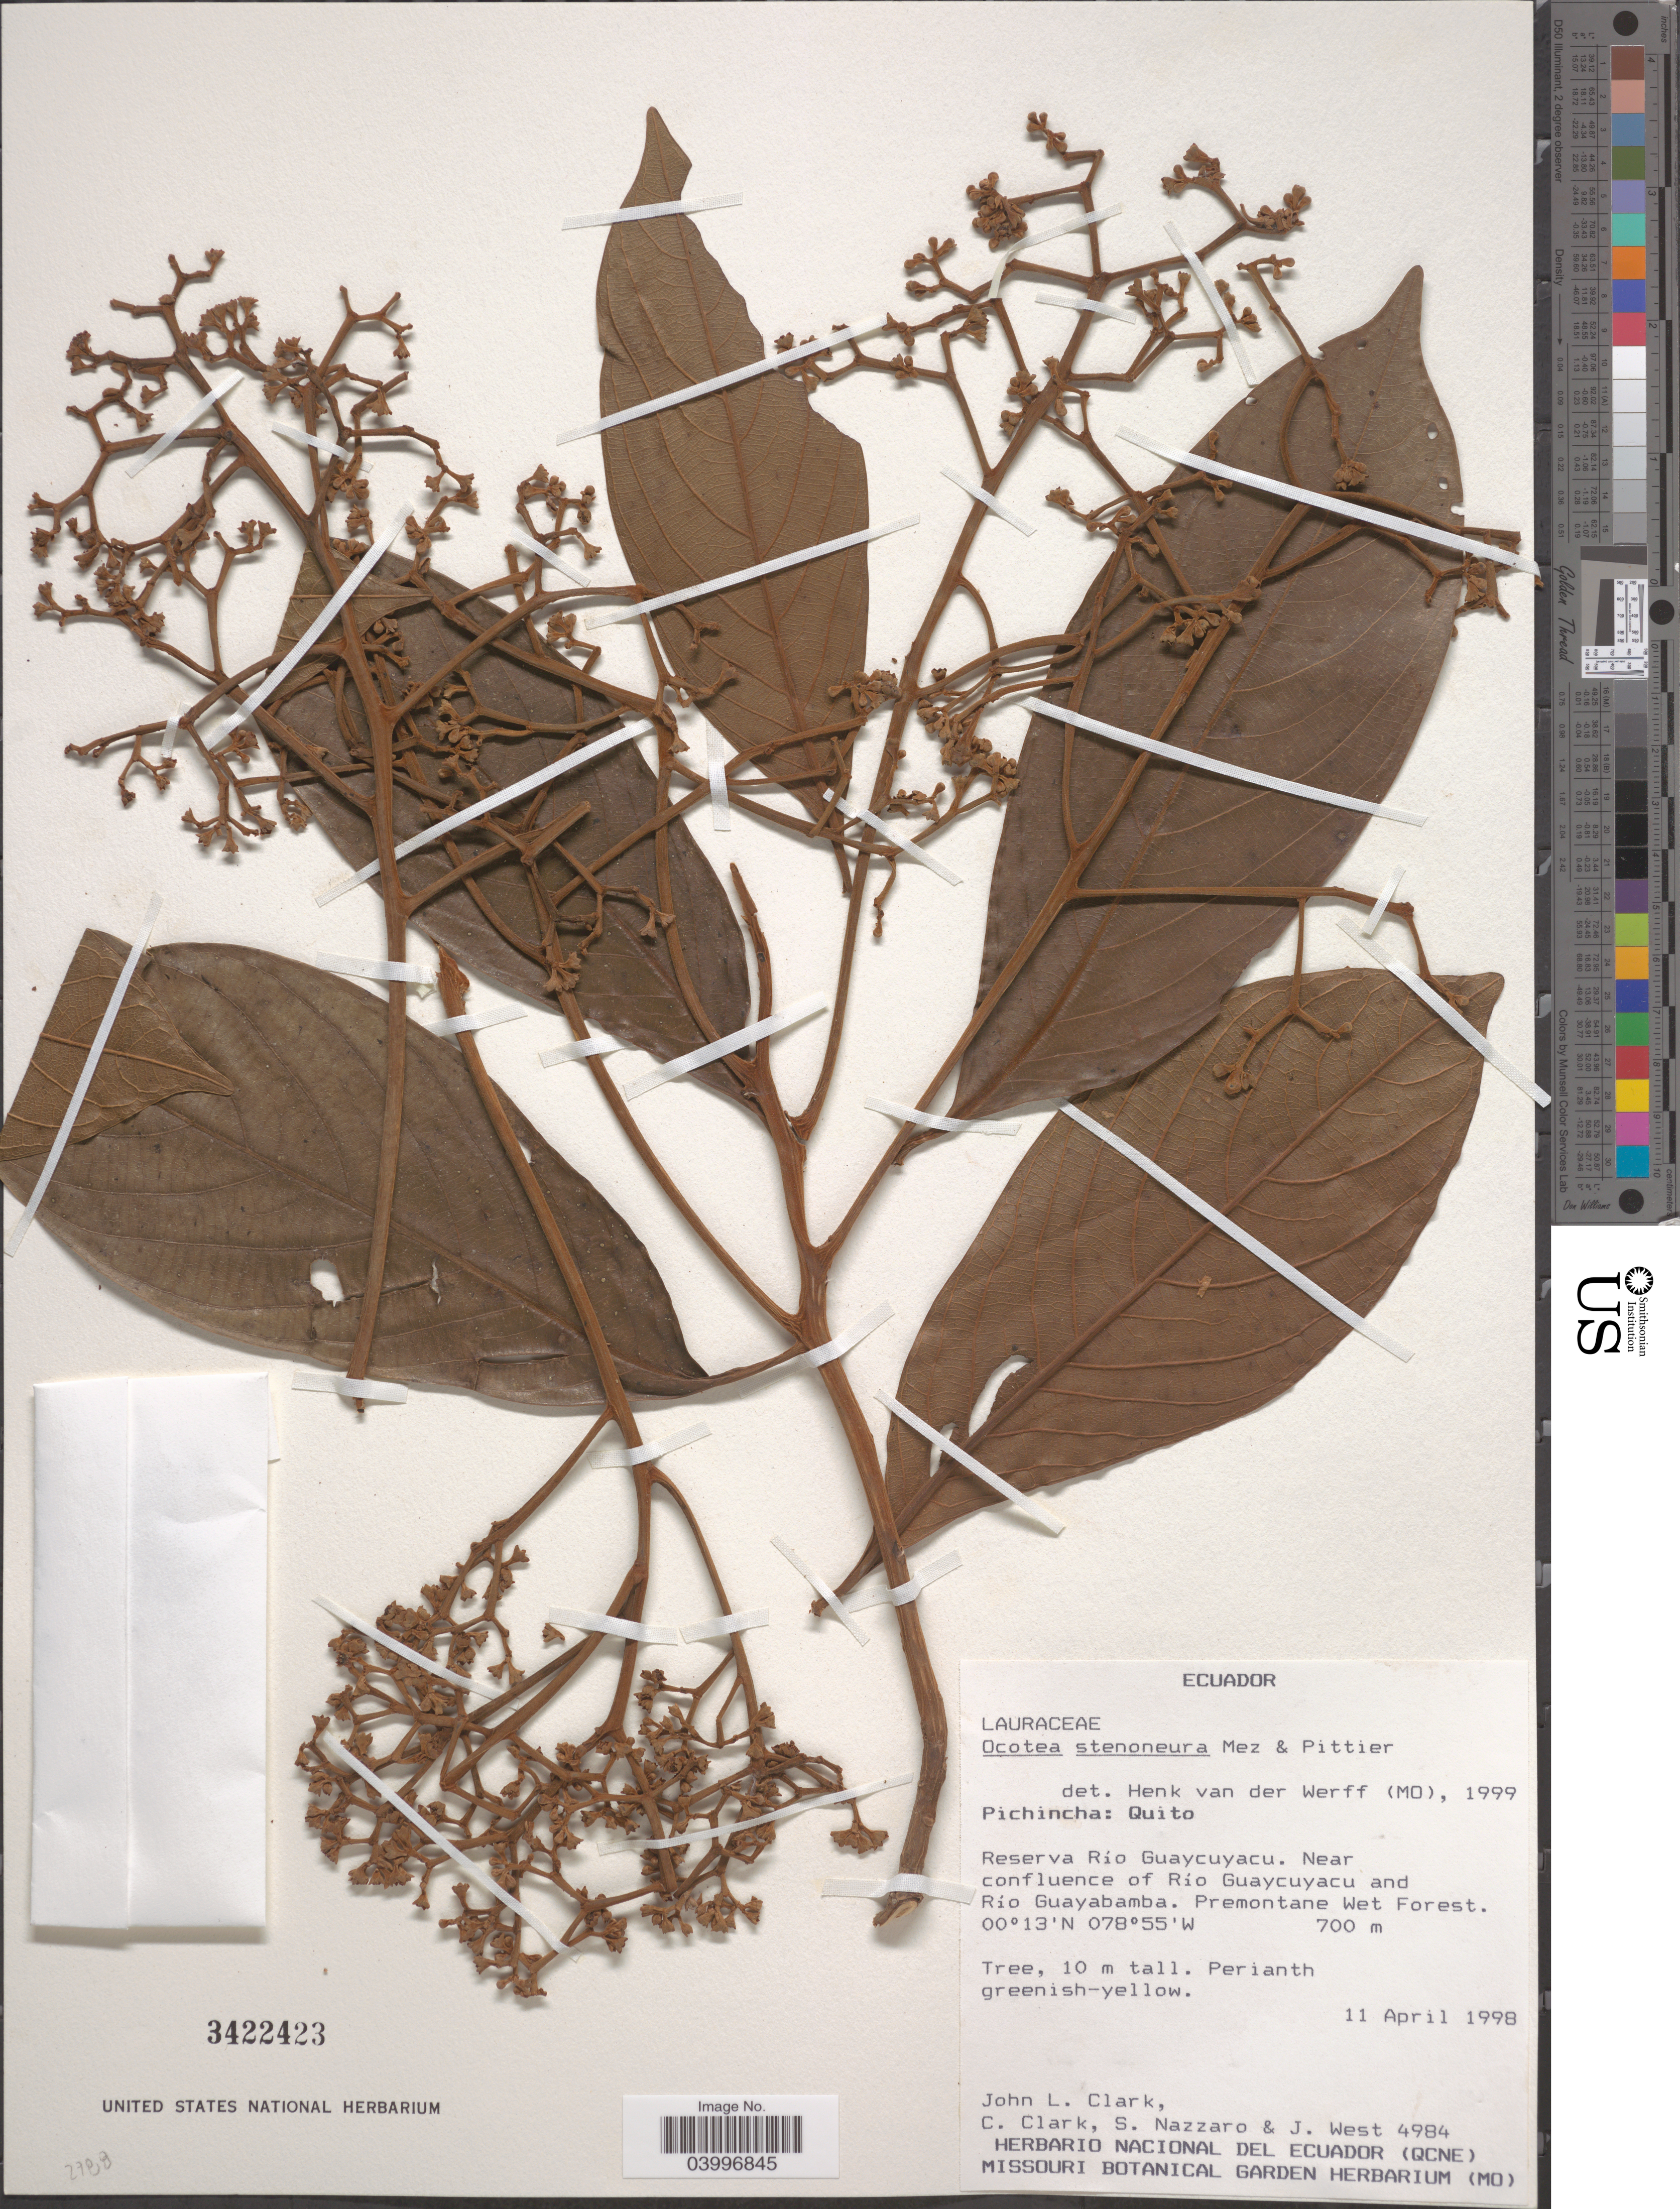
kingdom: Plantae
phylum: Tracheophyta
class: Magnoliopsida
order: Laurales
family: Lauraceae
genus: Ocotea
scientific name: Ocotea stenoneura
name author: Mez & Pittier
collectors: J. L. Clark, C. Clark, S. Nazzaro & J. West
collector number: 4984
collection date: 1998-04-11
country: Ecuador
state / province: Pichincha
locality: Quito. Reserva Río Guaycuyacu. Near confluence of Río Guaycuyacu and Río Guayabamba.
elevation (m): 700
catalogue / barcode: US 3422423